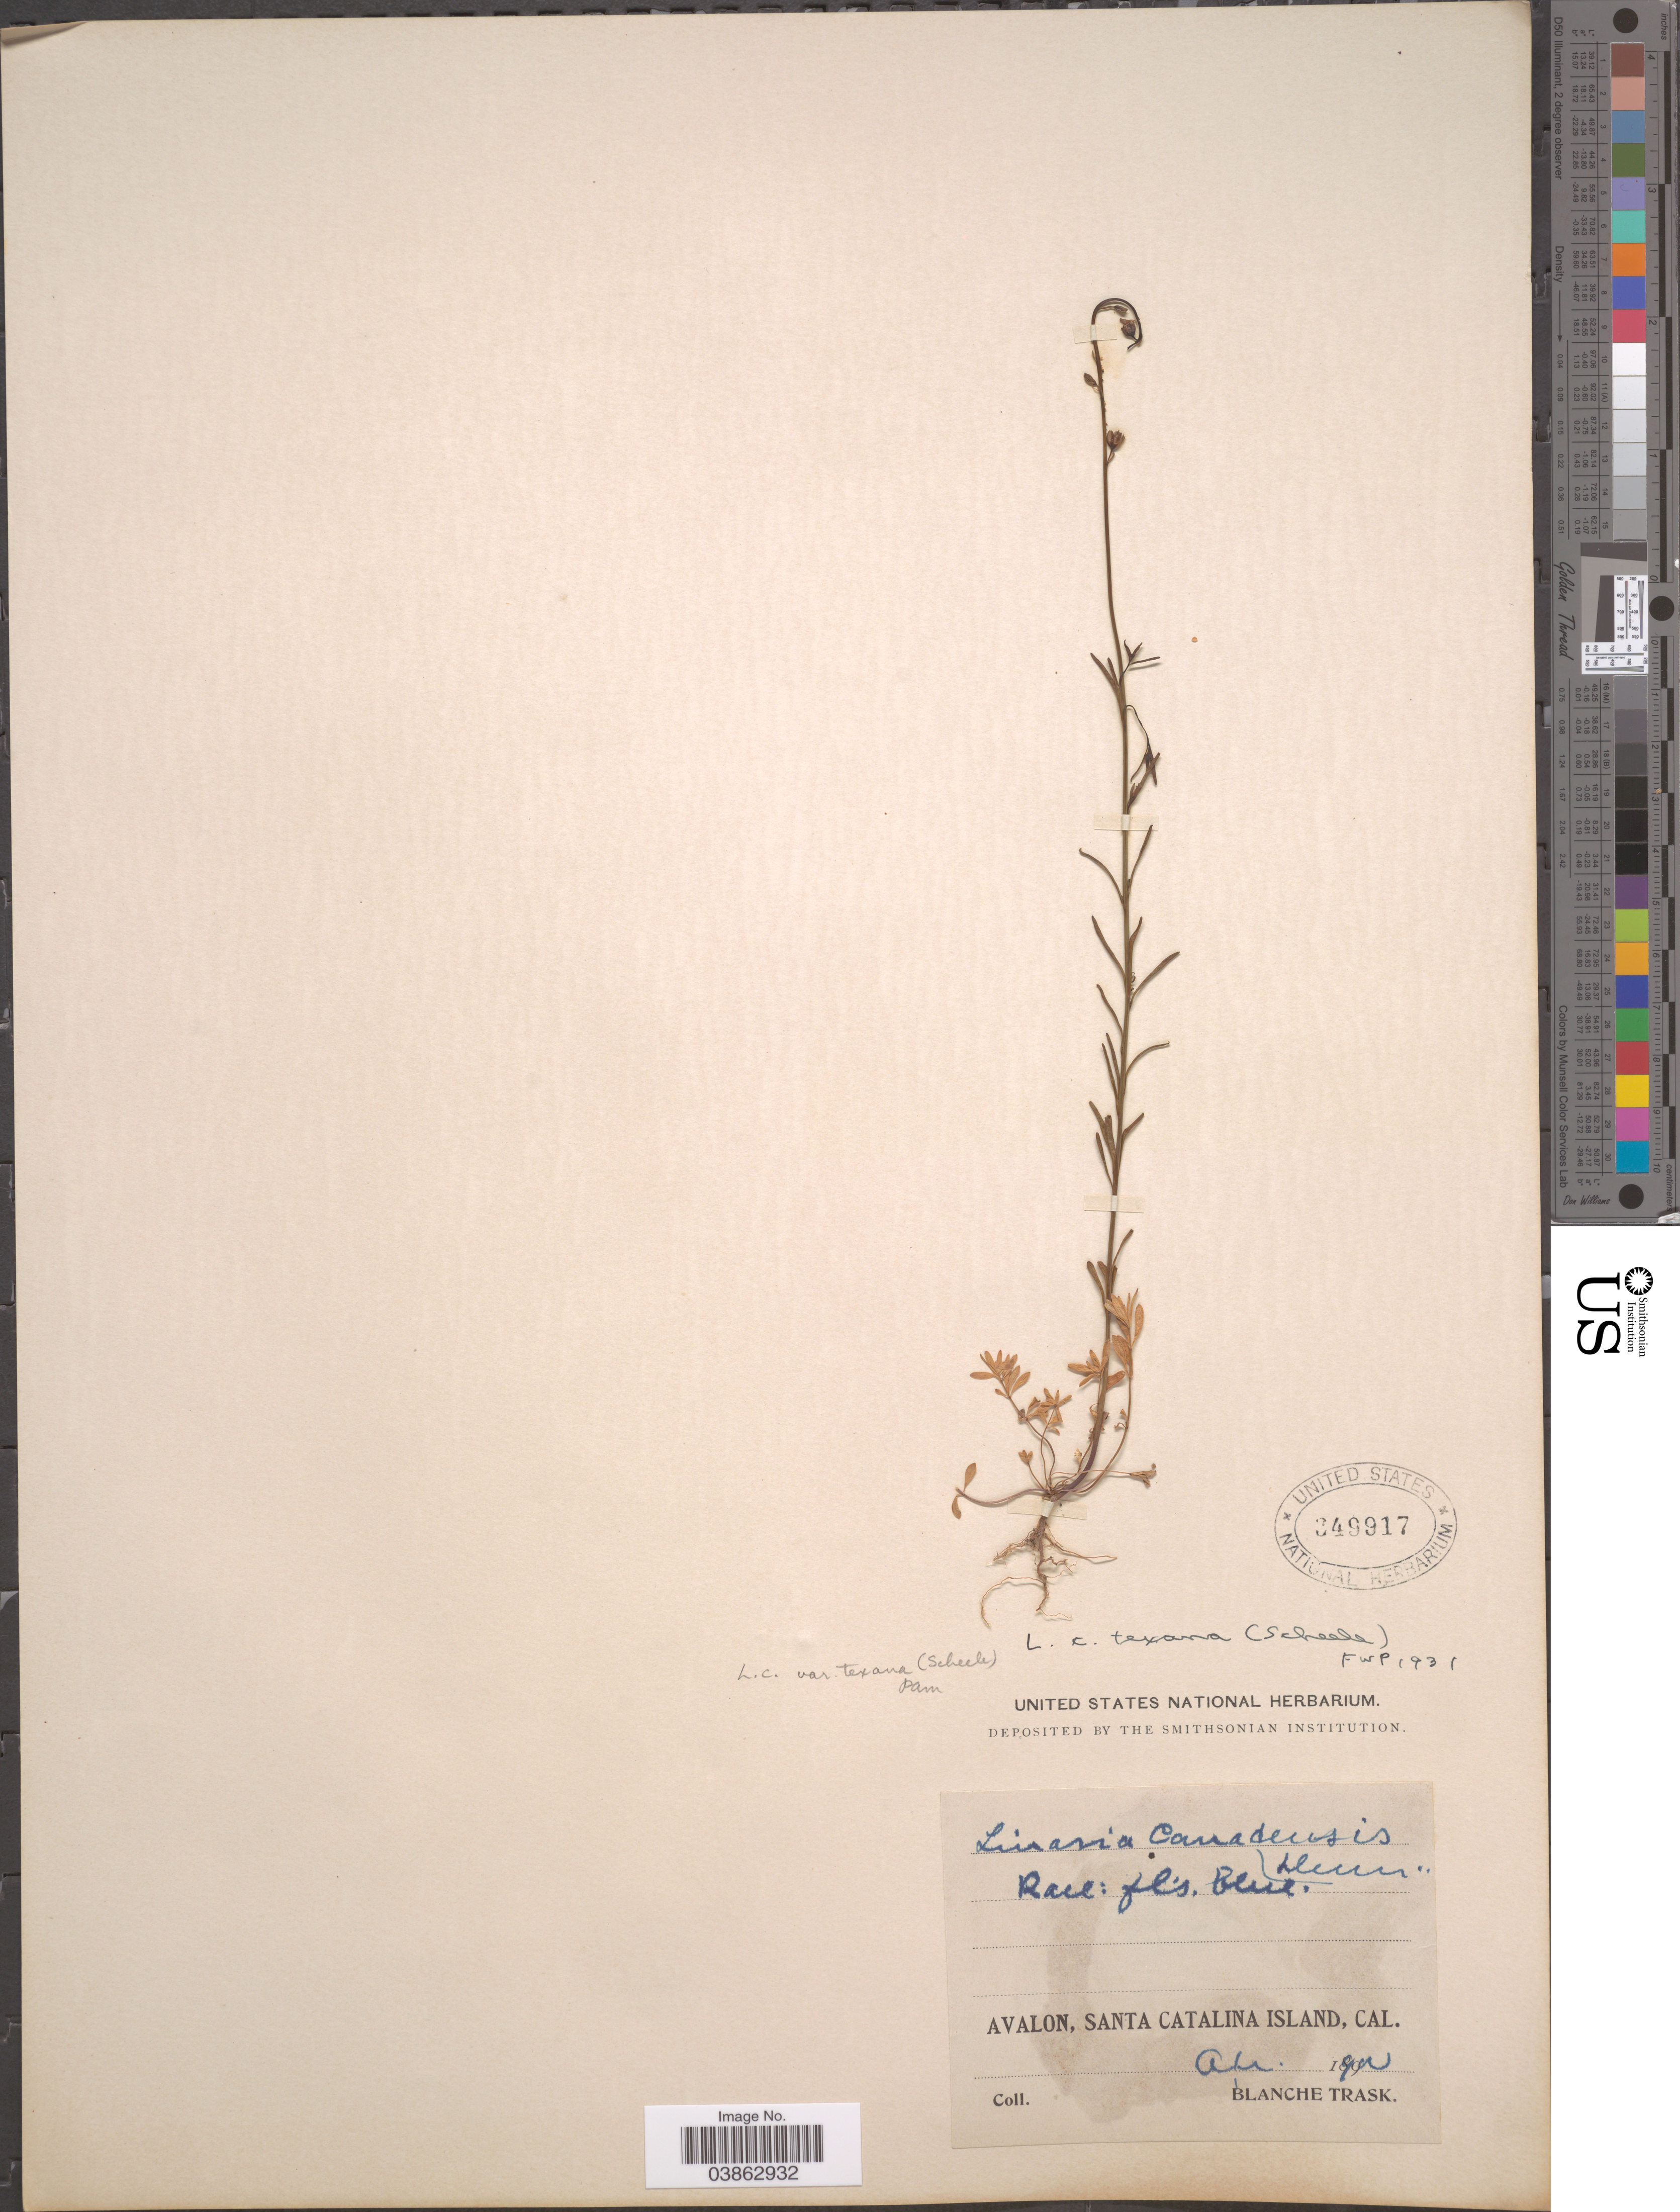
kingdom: Plantae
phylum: Tracheophyta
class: Magnoliopsida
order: Lamiales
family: Plantaginaceae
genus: Linaria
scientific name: Linaria texana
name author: Scheele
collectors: B. Trask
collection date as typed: Transcribed d/m/y: /4/90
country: United States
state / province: California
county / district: Los Angeles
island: Santa Catalina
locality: Avalon, Santa Catalina Island.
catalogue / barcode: US 349917